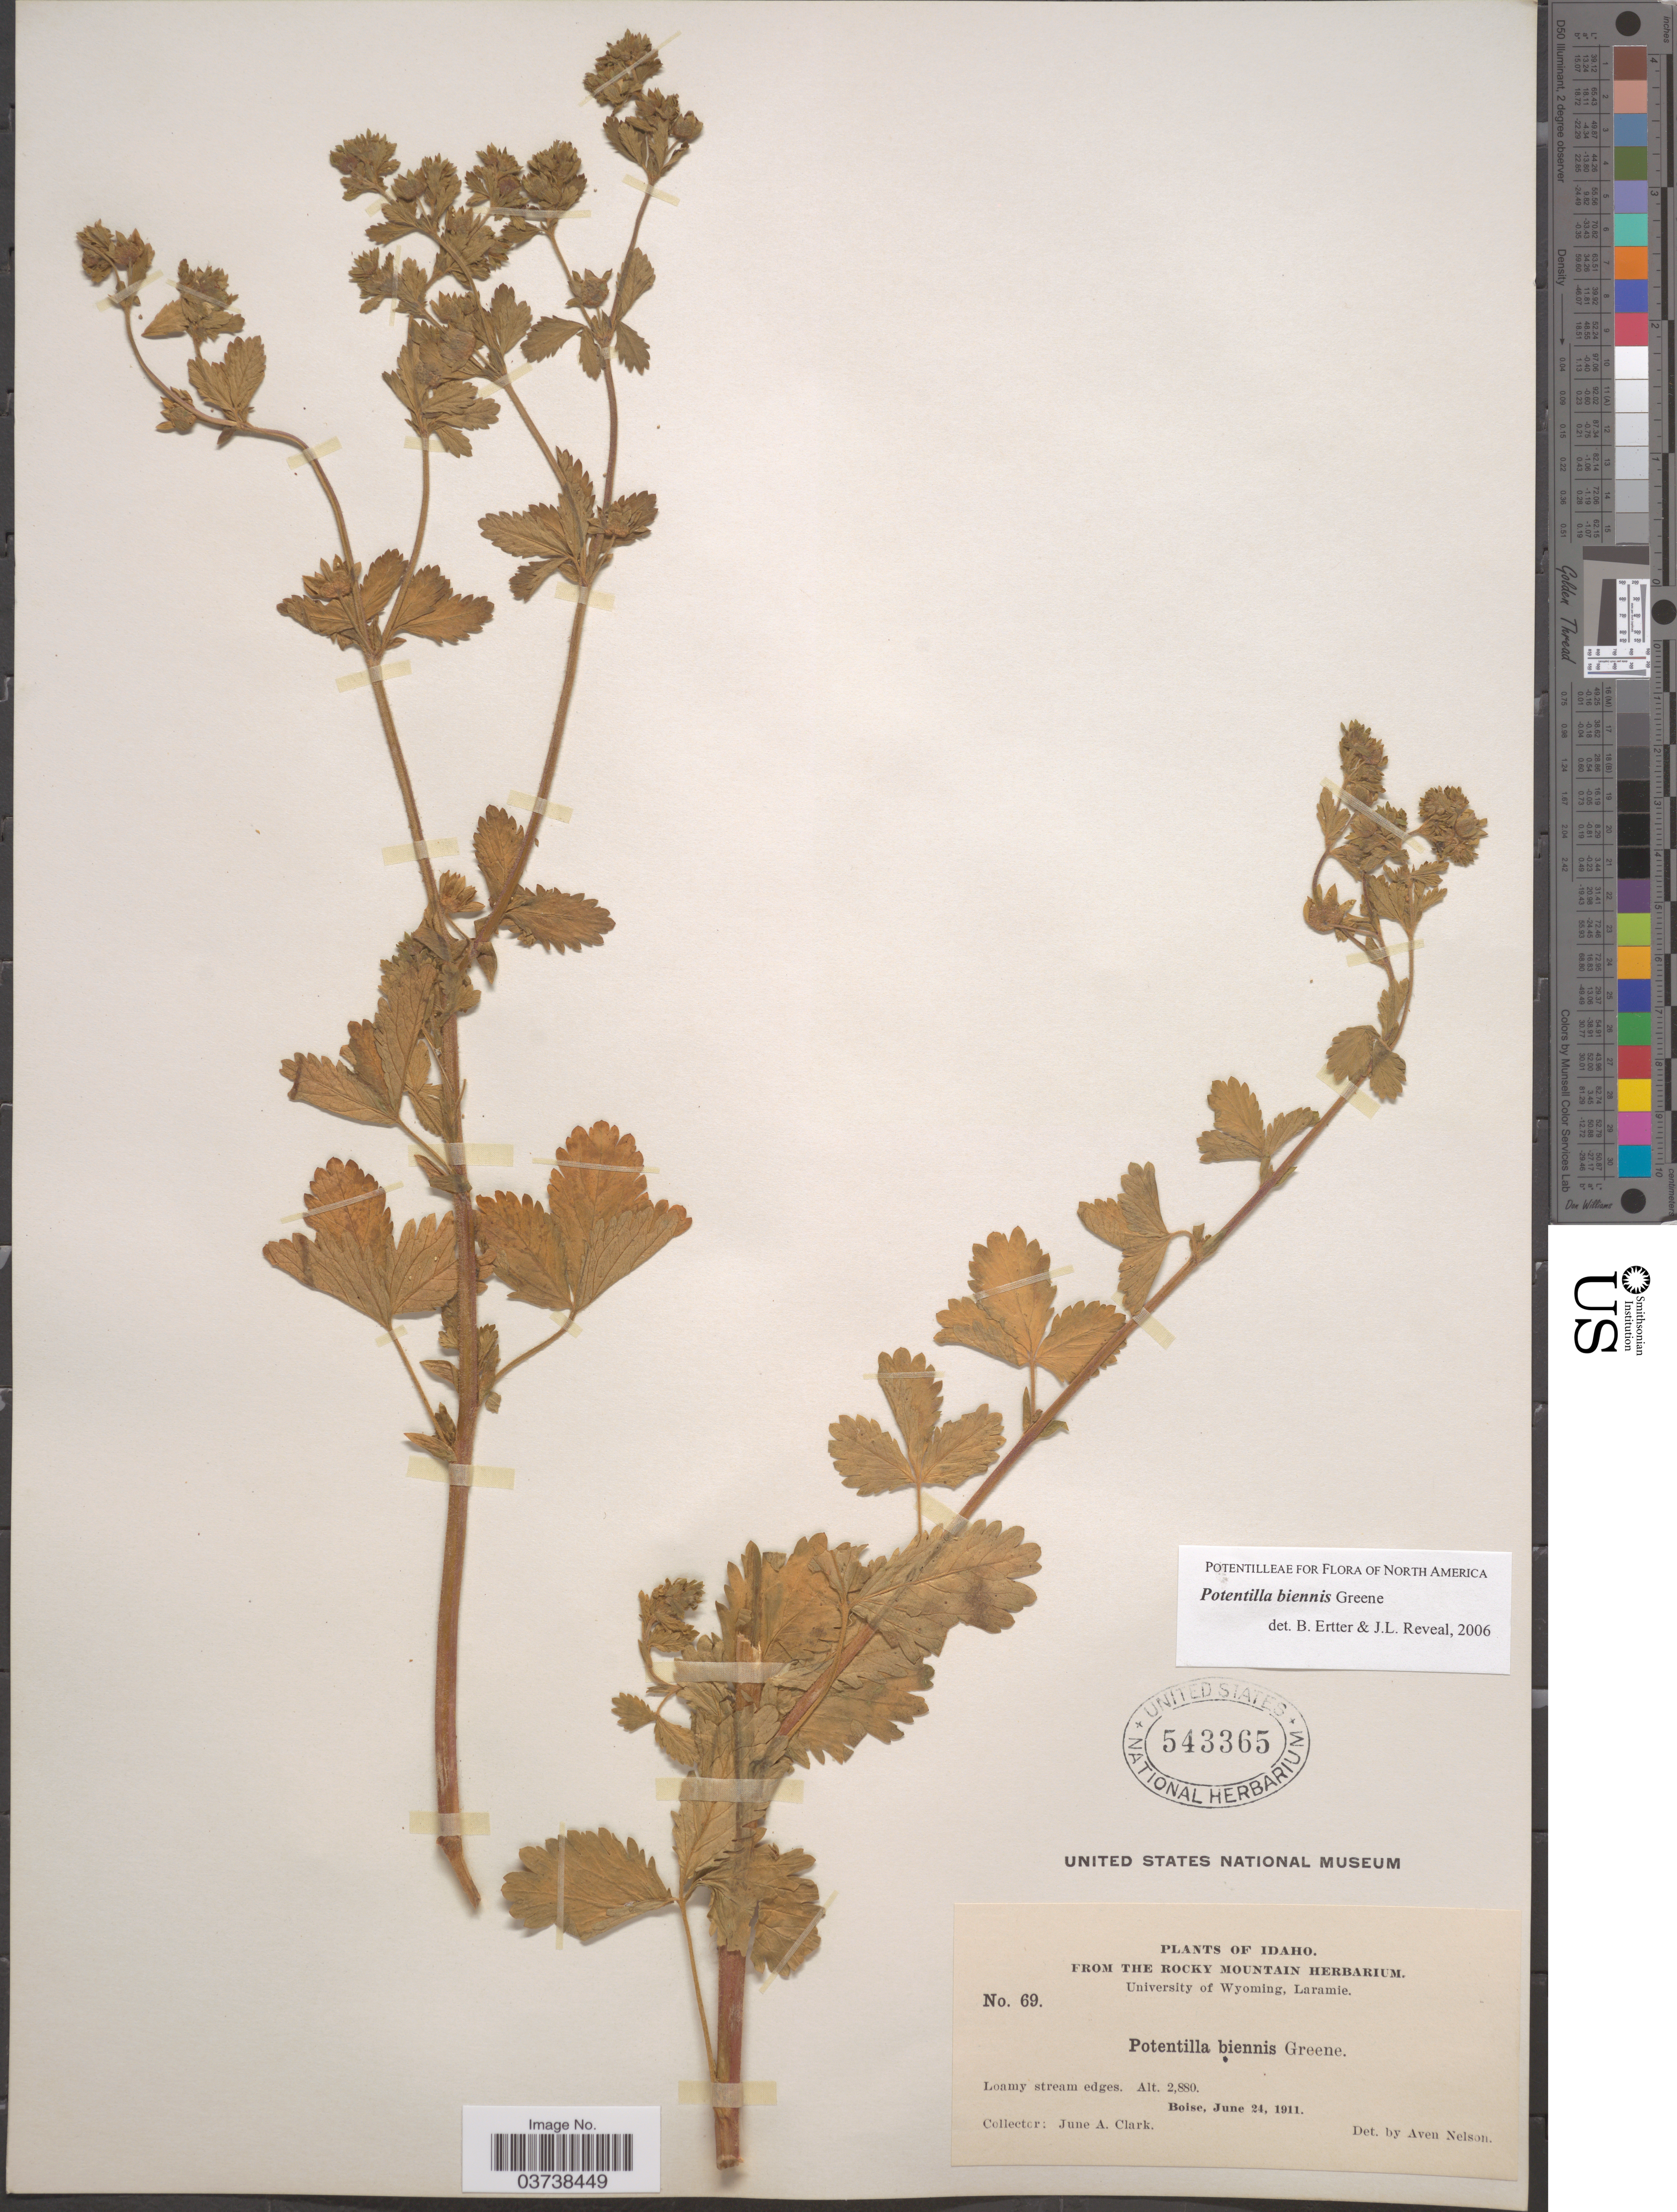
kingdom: Plantae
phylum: Tracheophyta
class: Magnoliopsida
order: Rosales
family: Rosaceae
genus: Potentilla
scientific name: Potentilla biennis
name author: Greene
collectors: J. A. Clark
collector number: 69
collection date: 1911-06-24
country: United States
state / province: Idaho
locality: Loamy stream edges. Boise.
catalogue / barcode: US 543365